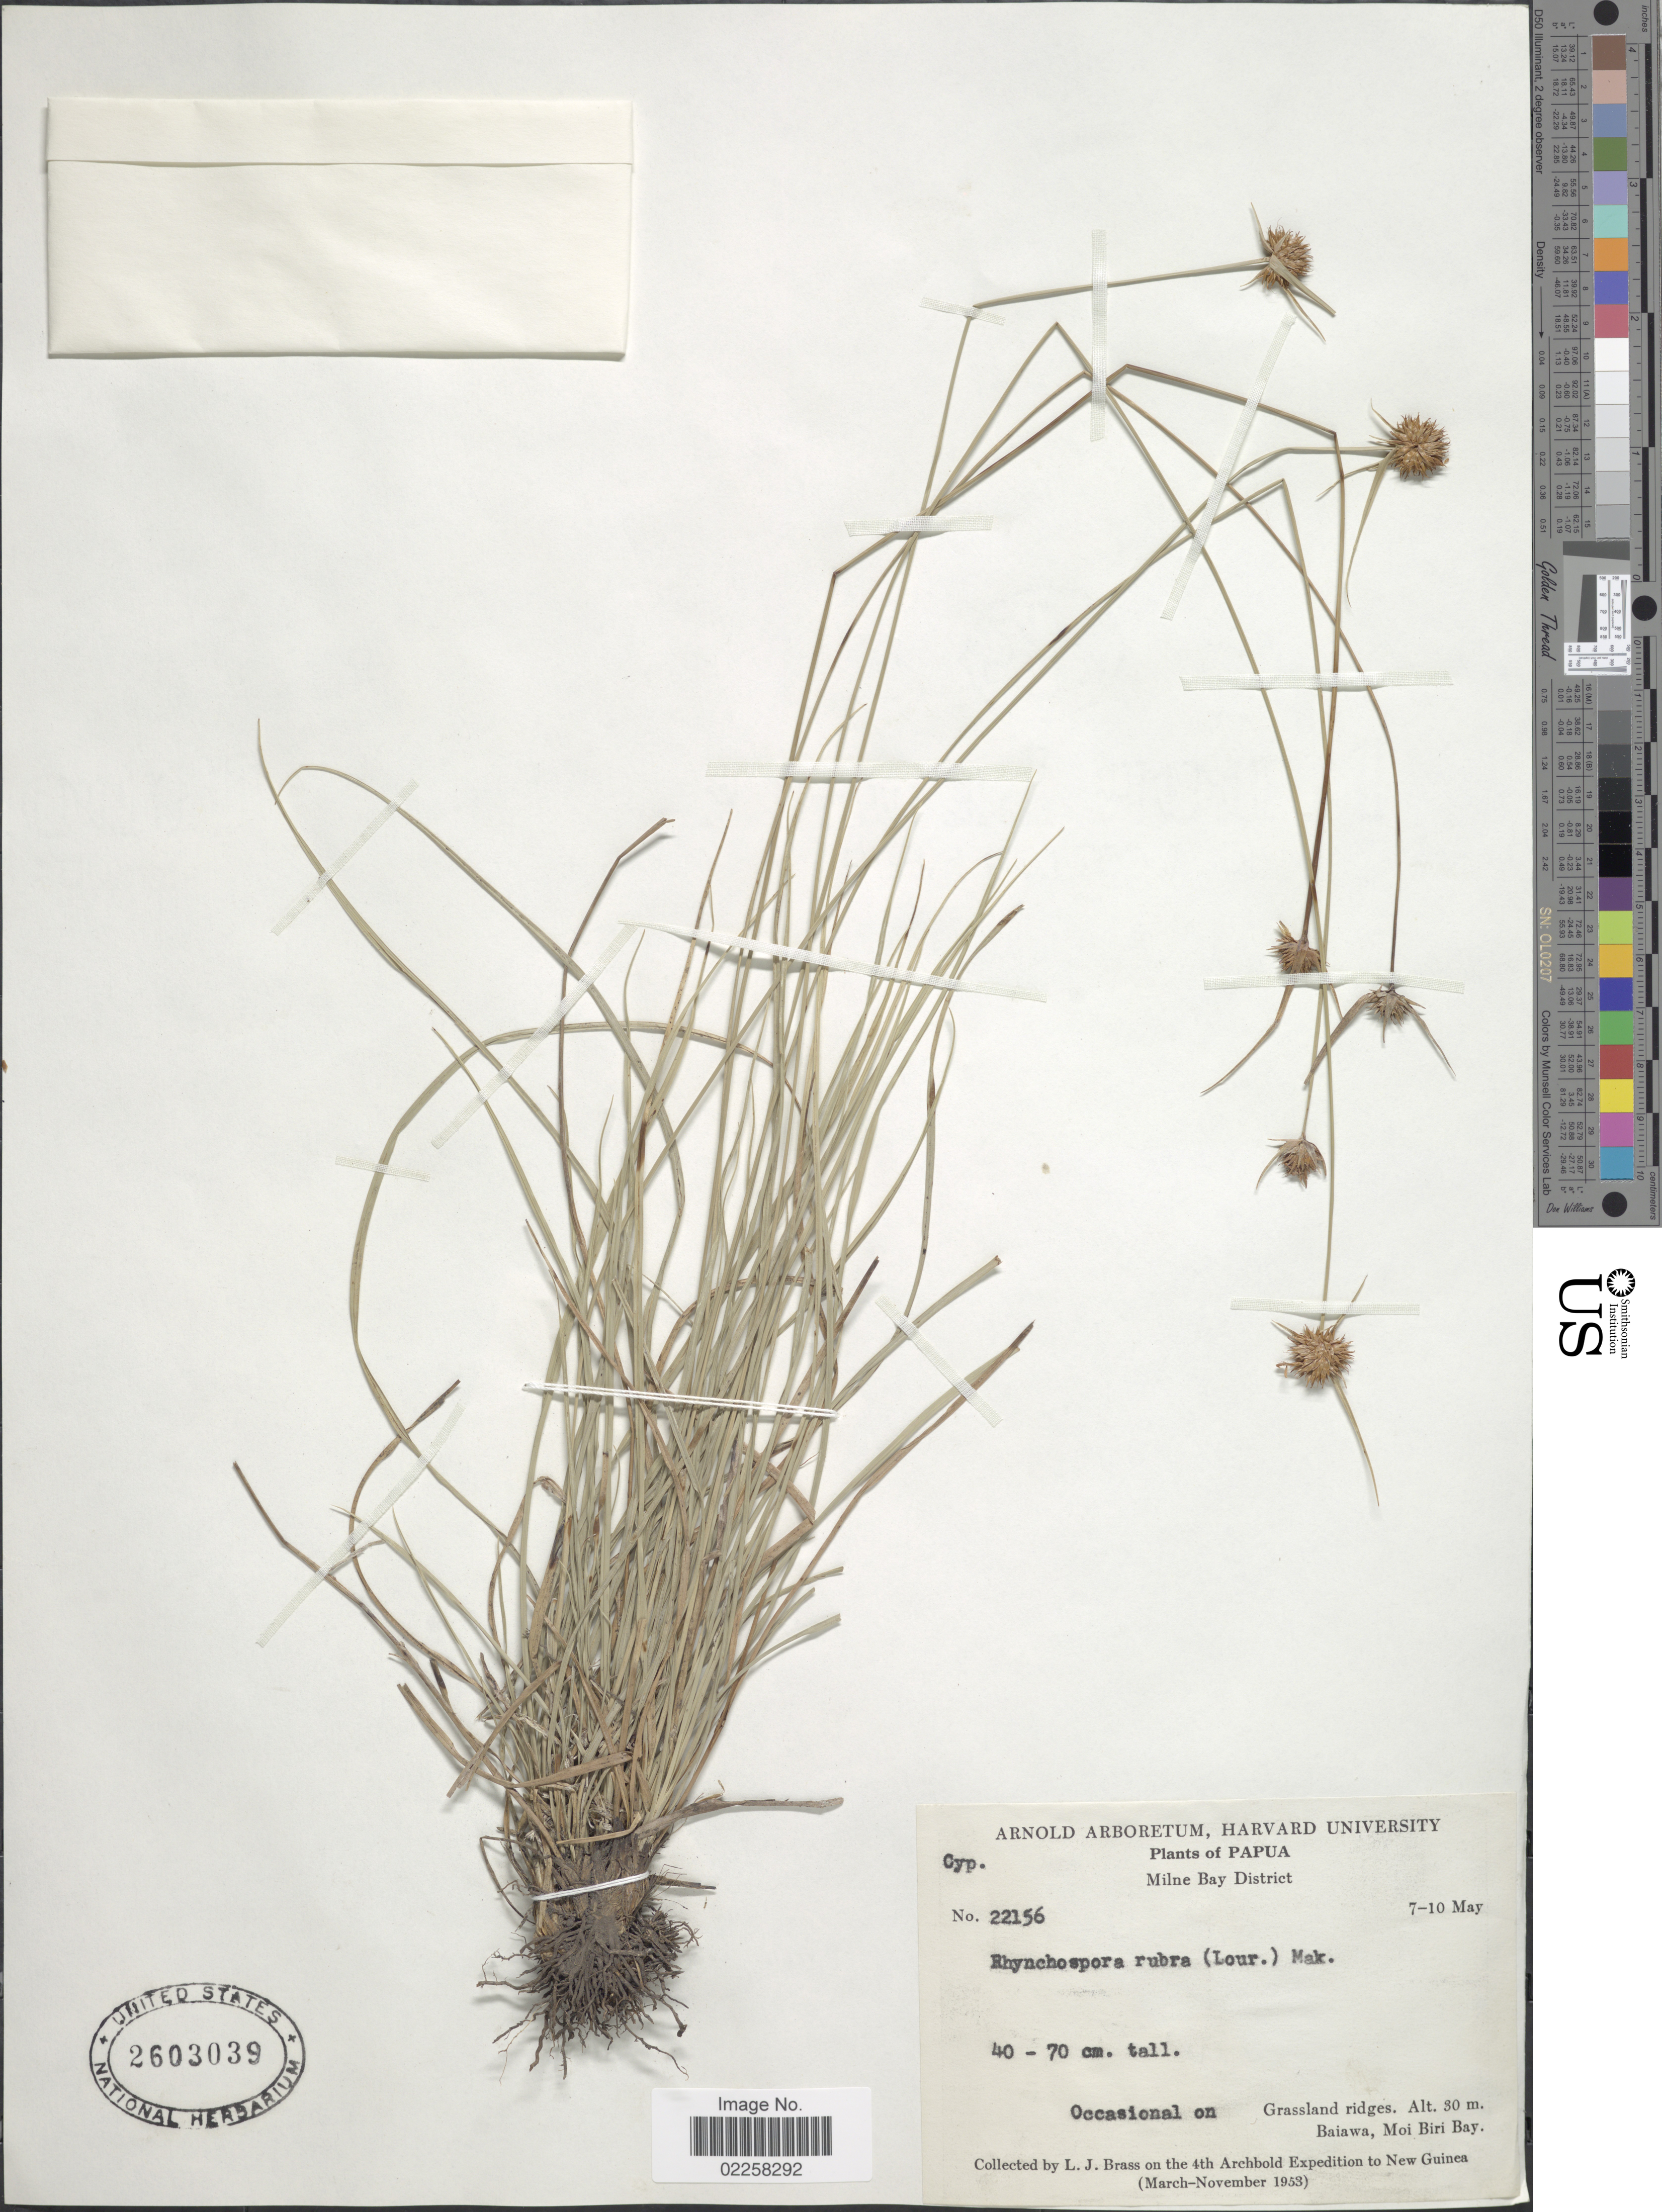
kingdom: Plantae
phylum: Tracheophyta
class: Liliopsida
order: Poales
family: Cyperaceae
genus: Rhynchospora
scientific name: Rhynchospora rubra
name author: (Lour.) Makino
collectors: L. J. Brass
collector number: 22156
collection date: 1953-05-07/1953-05-10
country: Papua New Guinea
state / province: Milne Bay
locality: Milne Bay District, Bauawa, Moi Biri Bay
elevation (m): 30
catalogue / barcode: US 2603039